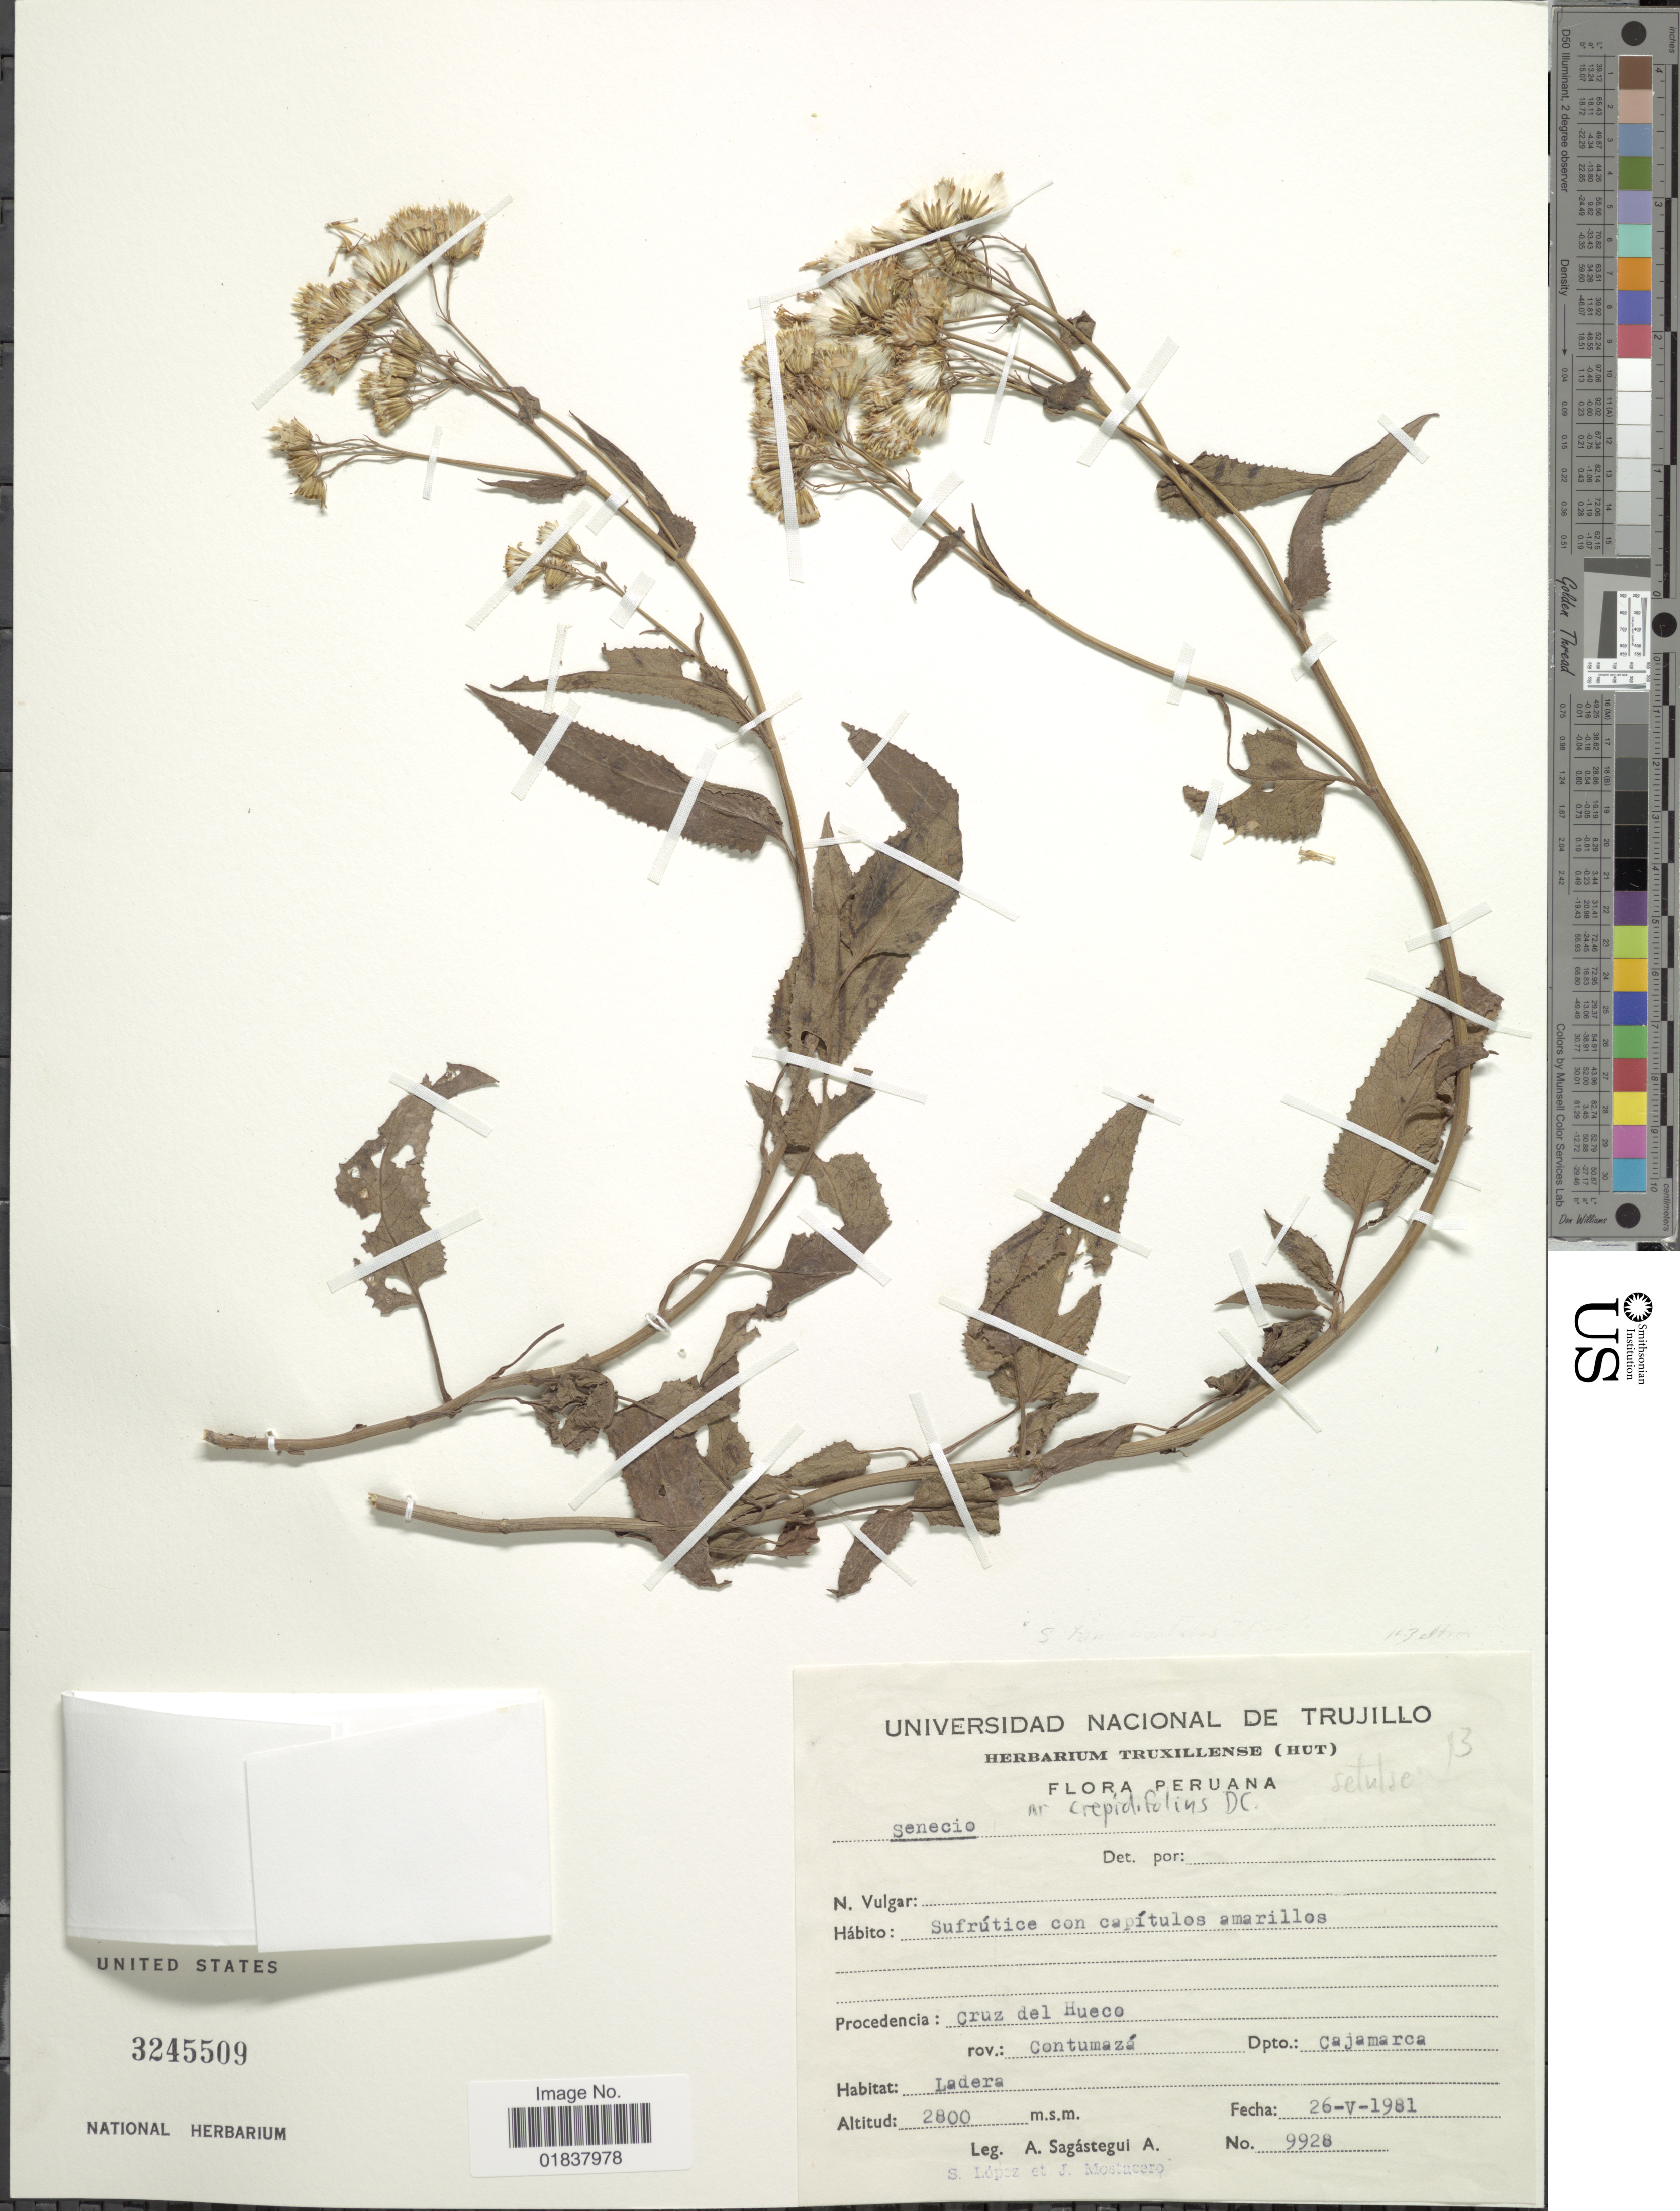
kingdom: Plantae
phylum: Tracheophyta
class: Magnoliopsida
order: Asterales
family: Asteraceae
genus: Senecio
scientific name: Senecio lancidentatus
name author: Cuatrec.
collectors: A. Sagástegui A., S. Lopez & J. Mostacero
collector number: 9928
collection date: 1981-05-26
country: Peru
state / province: Cajamarca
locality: Cruz del Hueco, Prov. Contumaza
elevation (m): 2800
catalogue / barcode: US 3245509